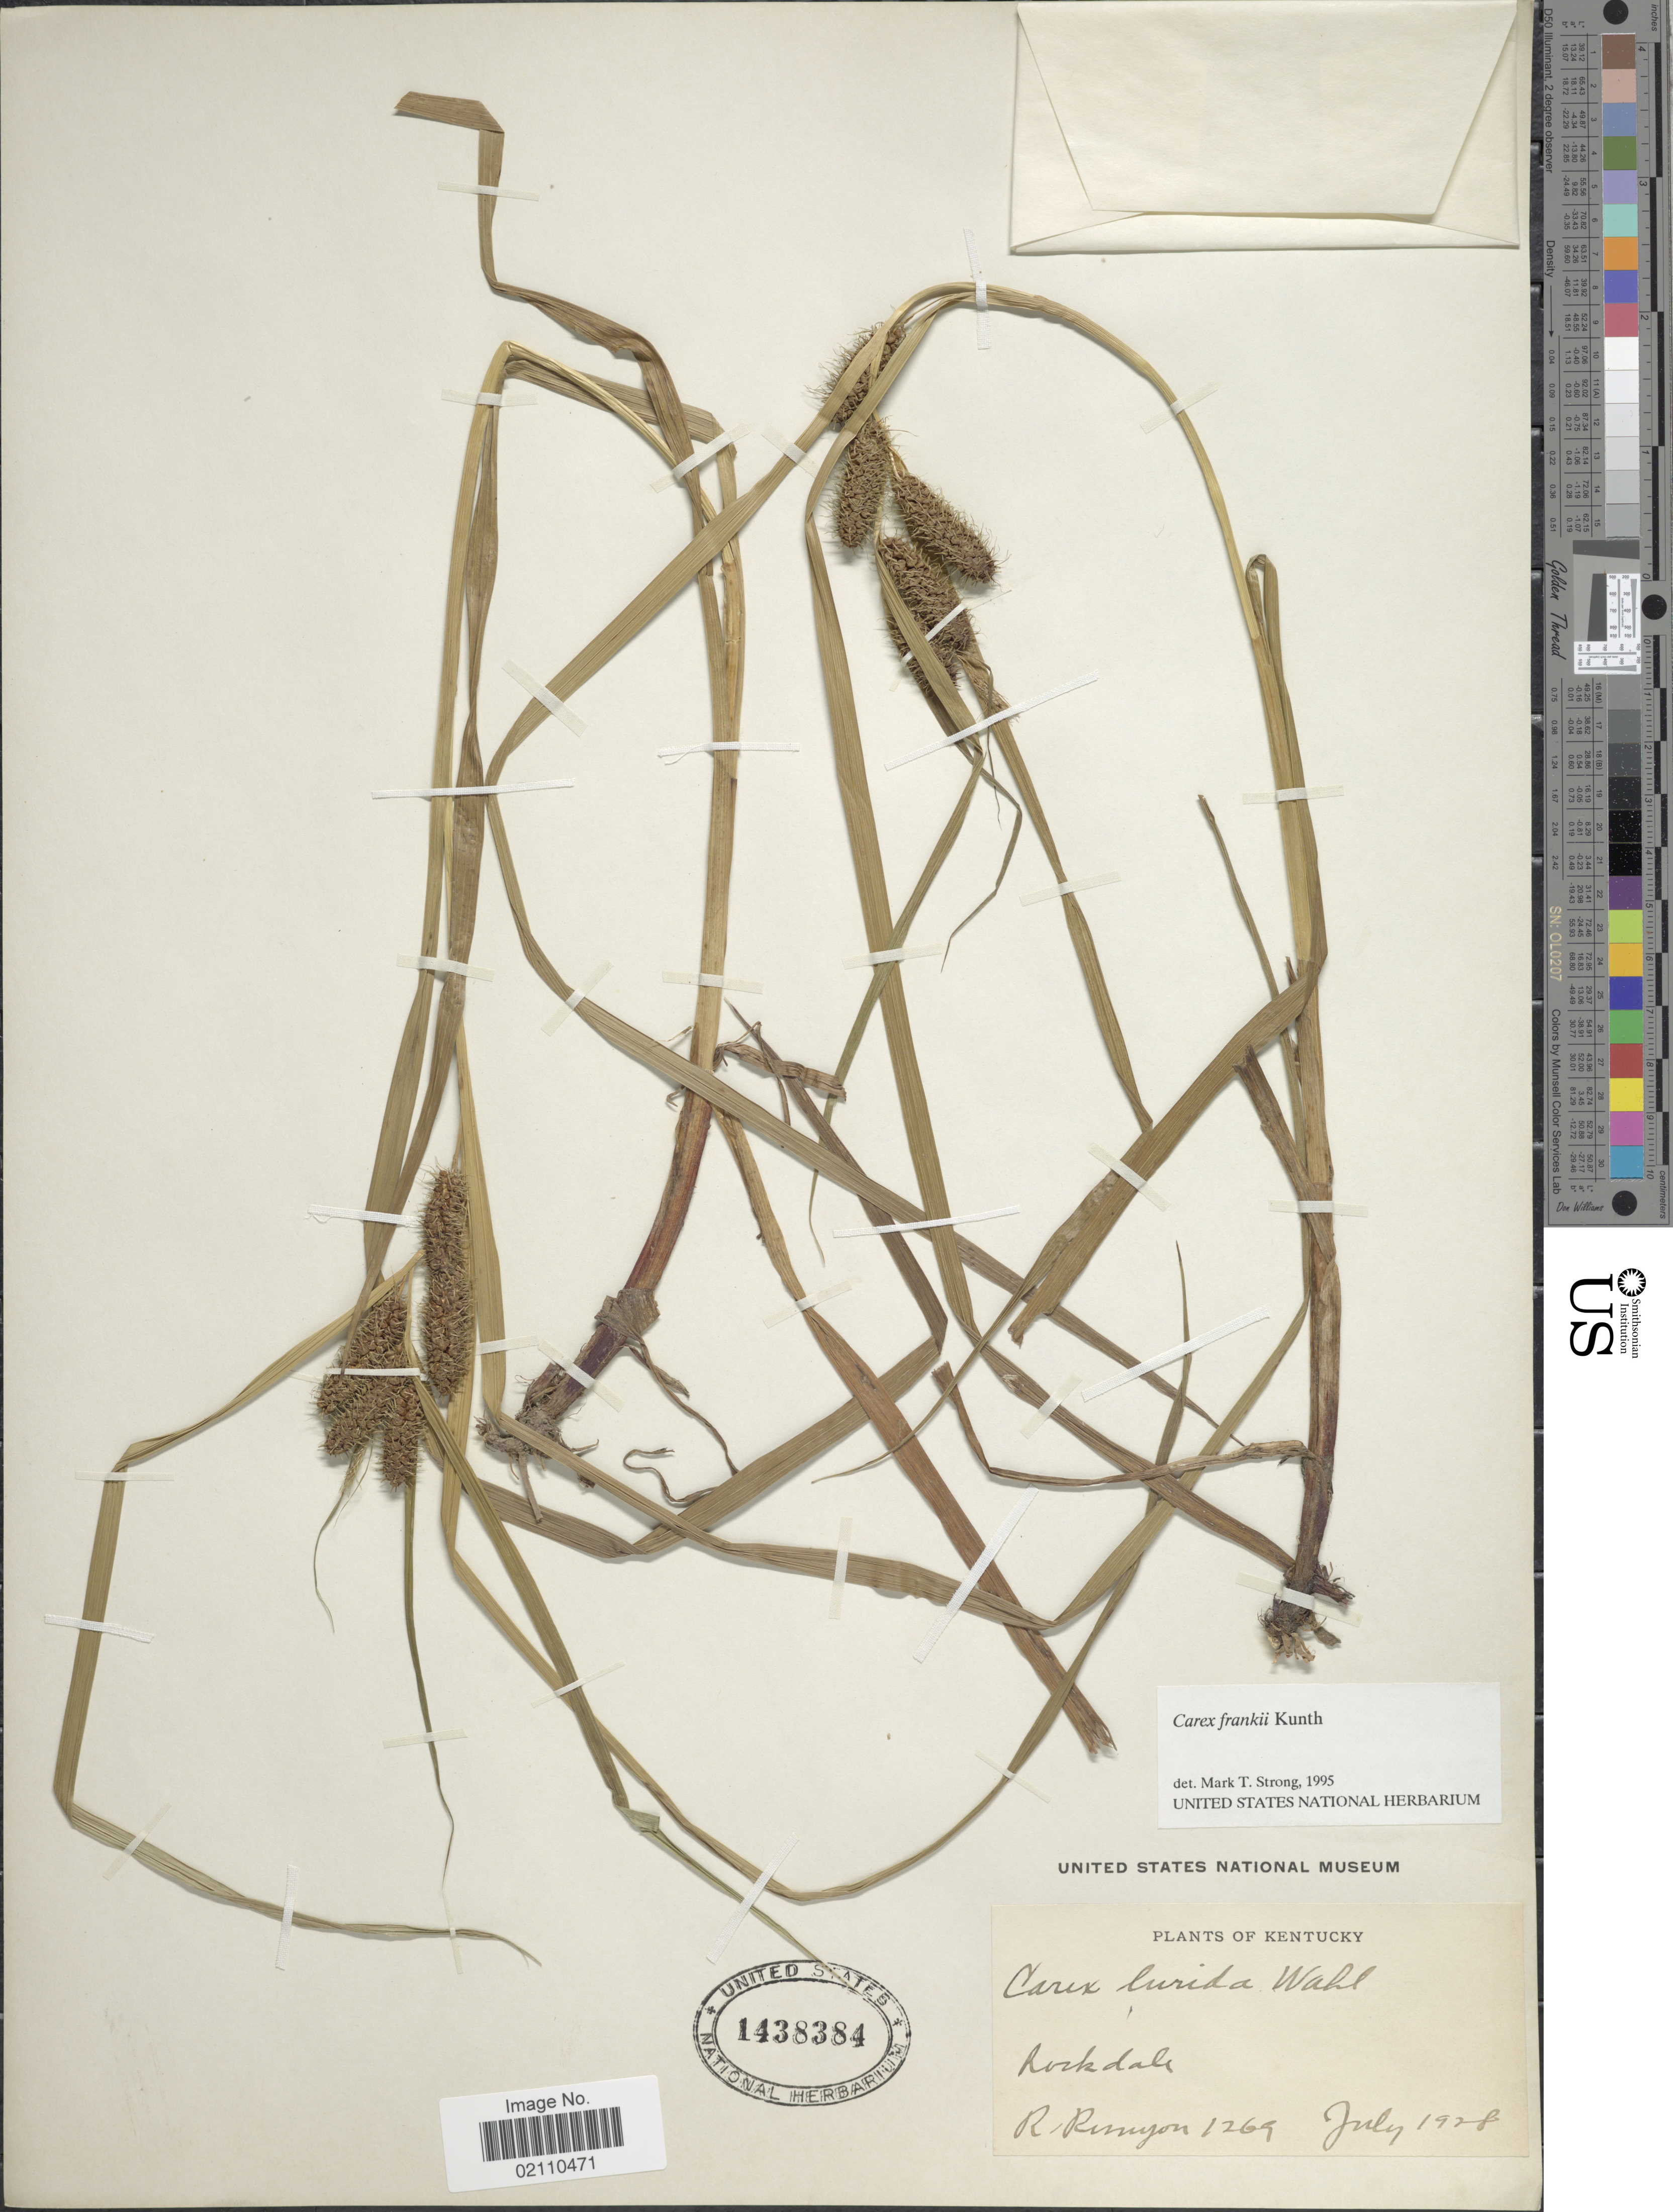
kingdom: Plantae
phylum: Tracheophyta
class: Liliopsida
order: Poales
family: Cyperaceae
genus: Carex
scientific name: Carex frankii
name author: Kunth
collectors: R. Runyon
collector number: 1269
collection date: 1928-07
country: United States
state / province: Kentucky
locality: Rockdale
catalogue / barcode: US 1438384